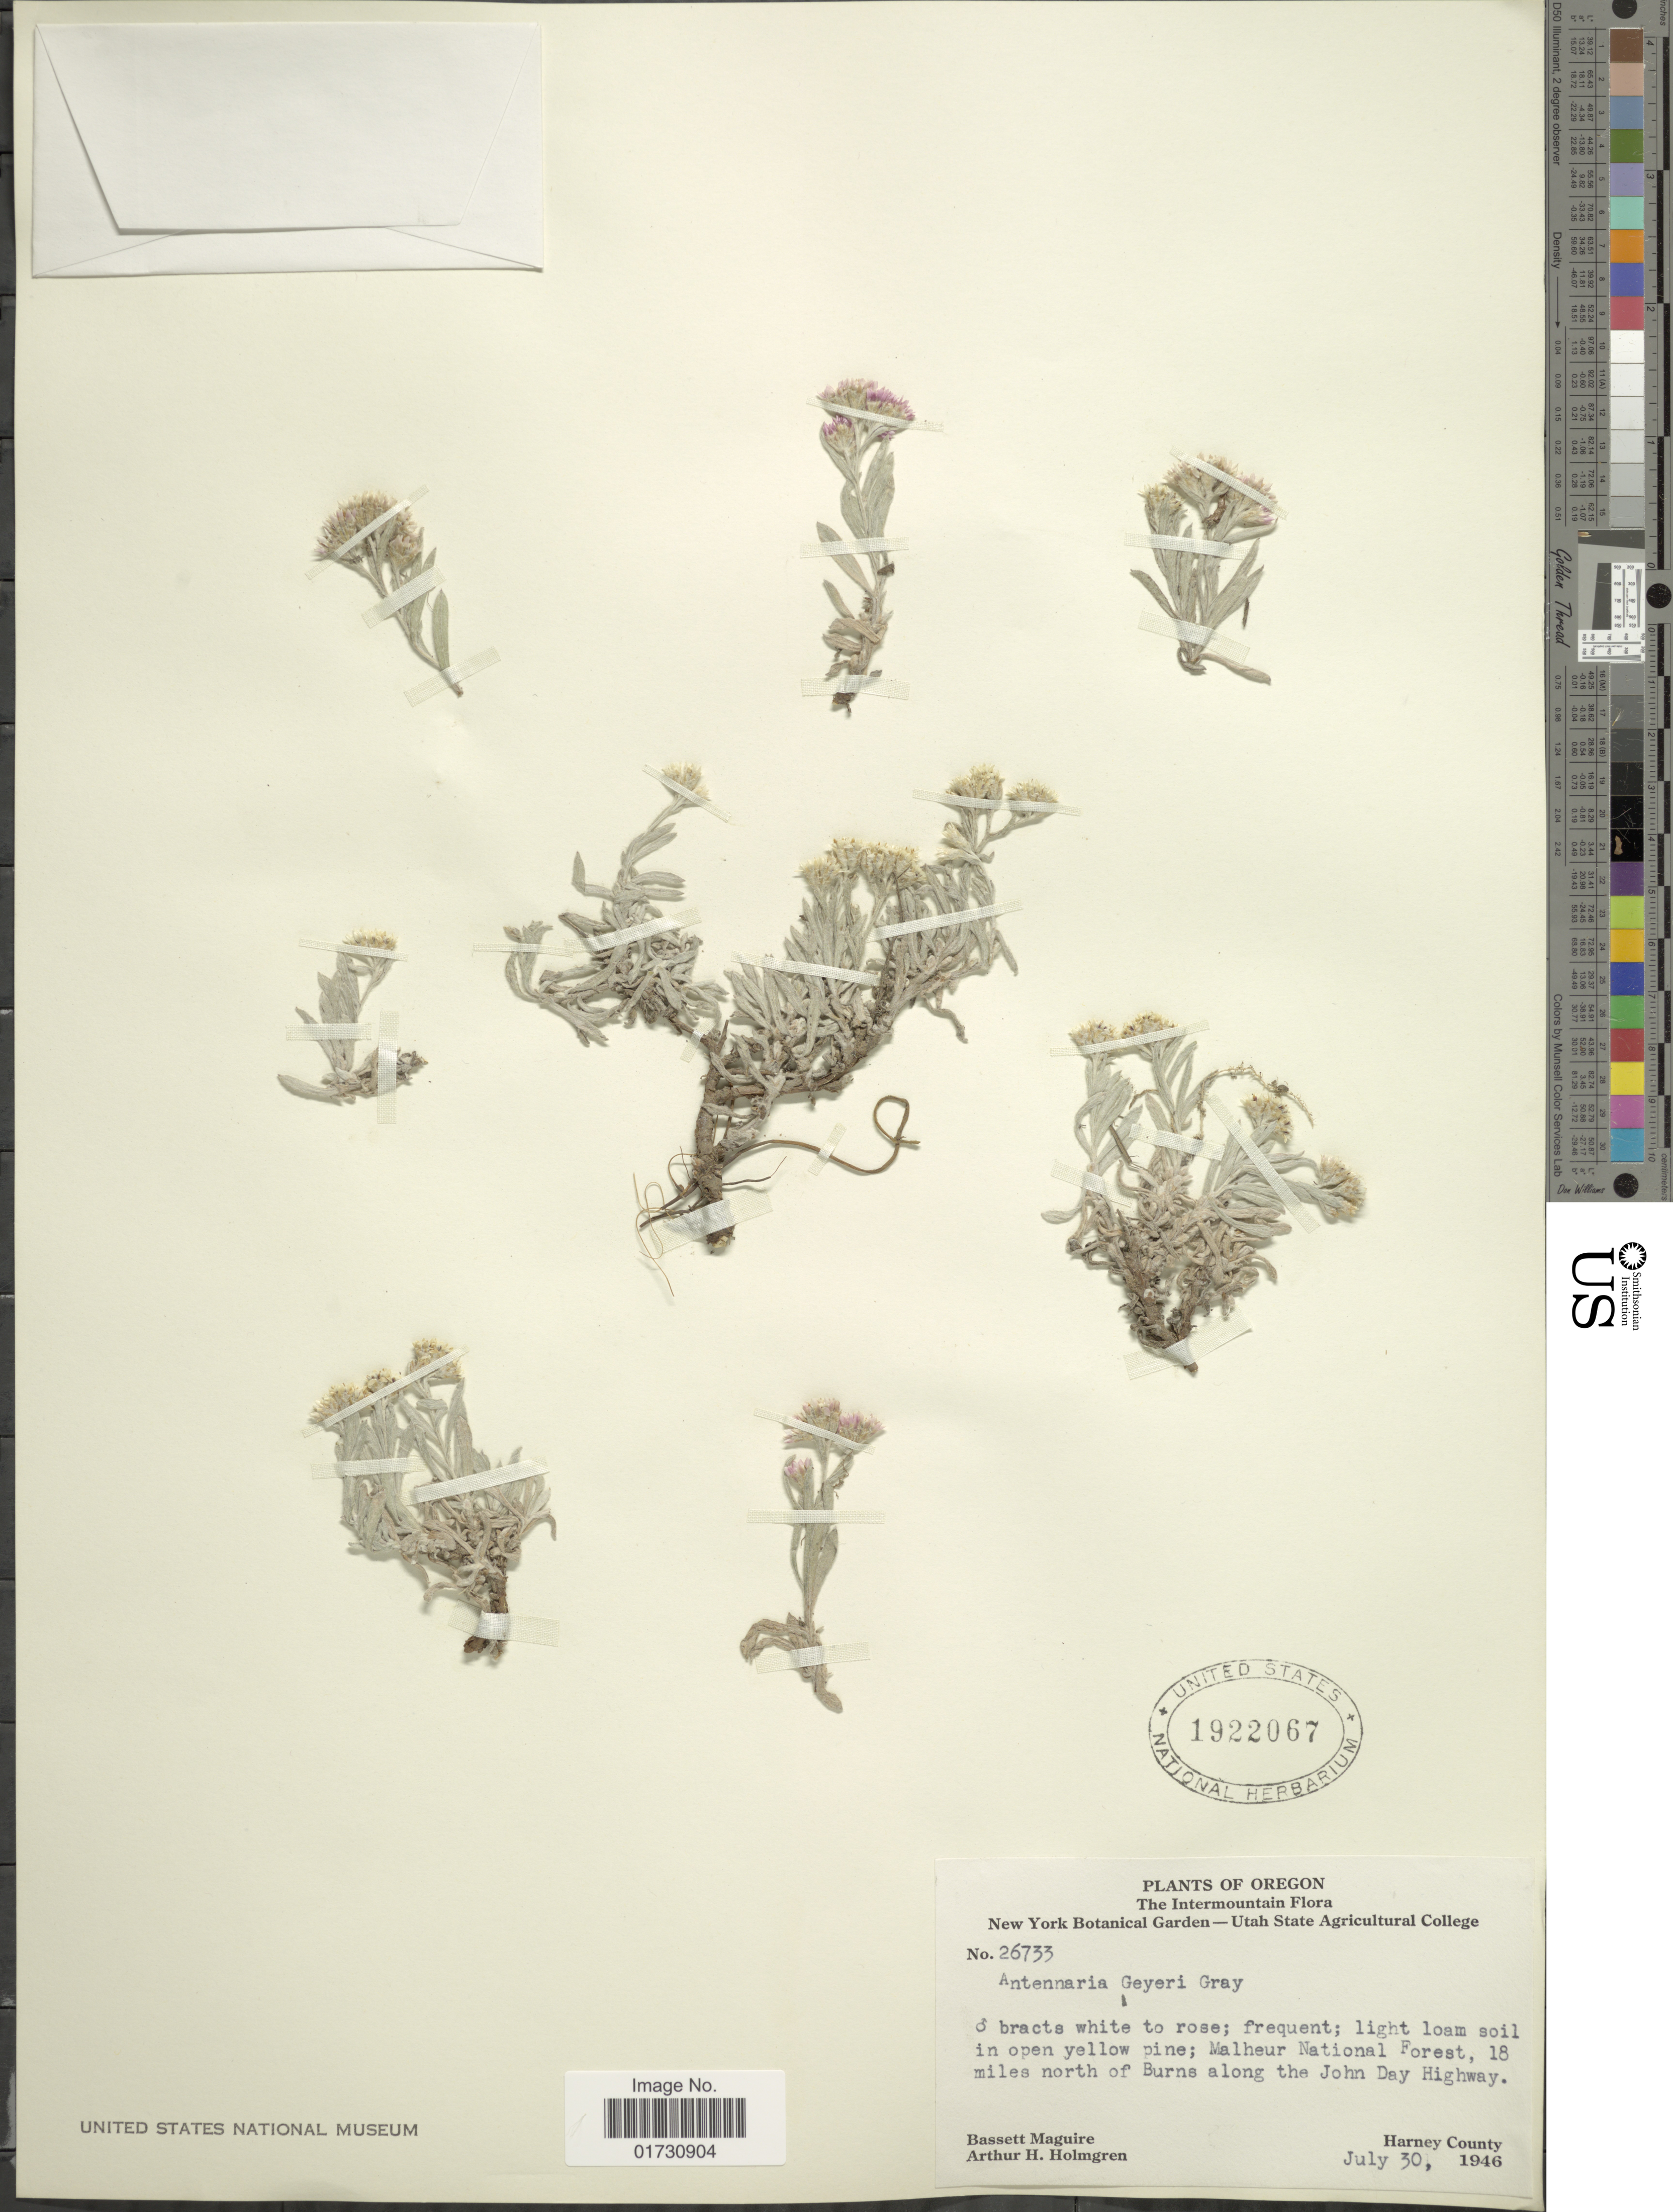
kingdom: Plantae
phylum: Tracheophyta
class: Magnoliopsida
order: Asterales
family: Asteraceae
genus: Antennaria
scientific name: Antennaria geyeri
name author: A. Gray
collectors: B. Maguire & A. H. Holmgren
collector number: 26733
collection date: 1946-07-30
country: United States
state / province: Oregon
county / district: Harney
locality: The Intermountain, Malheur National Forest, 18 miles north of Burns along the John Day Highway, Harney County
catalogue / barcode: US 1922067